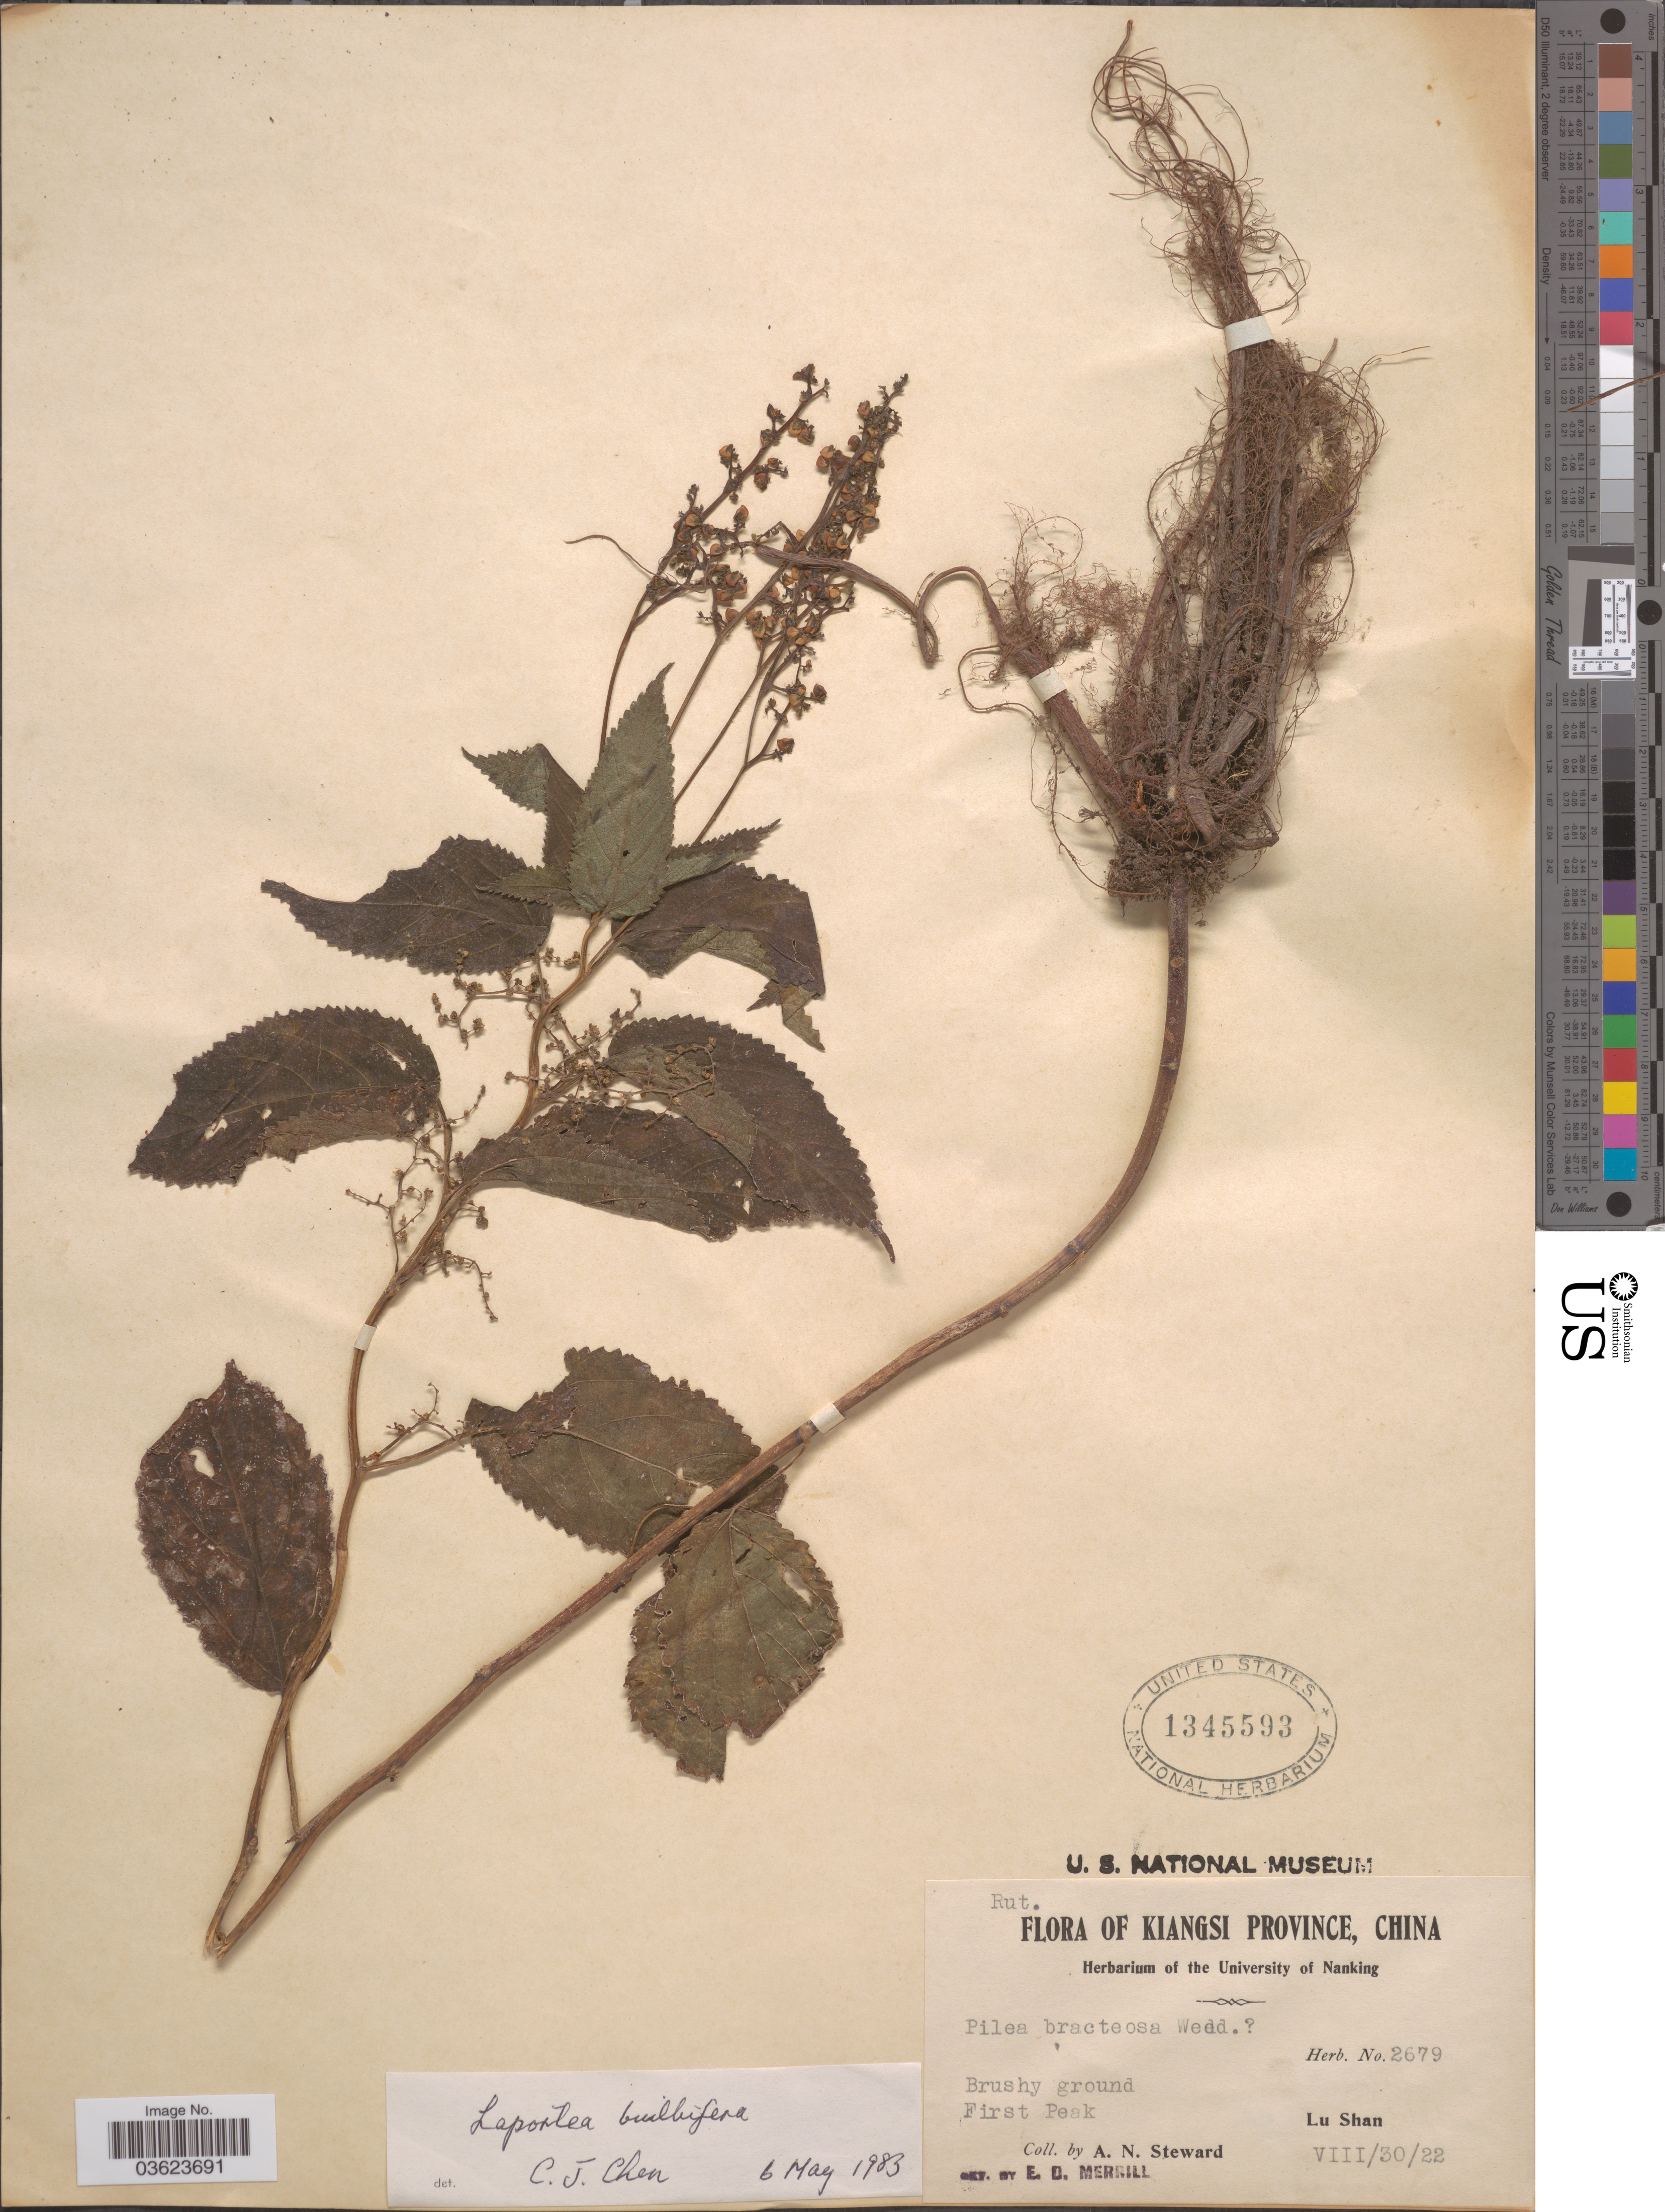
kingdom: Plantae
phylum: Tracheophyta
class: Magnoliopsida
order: Rosales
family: Urticaceae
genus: Pilea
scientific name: Pilea bracteosa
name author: Wedd.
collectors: A. N. Steward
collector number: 2679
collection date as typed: Transcribed d/m/y: 30/8/22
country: China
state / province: Jiangxi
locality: Kiangsi Province. First Peak. Lu Shan.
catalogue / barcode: US 1345593